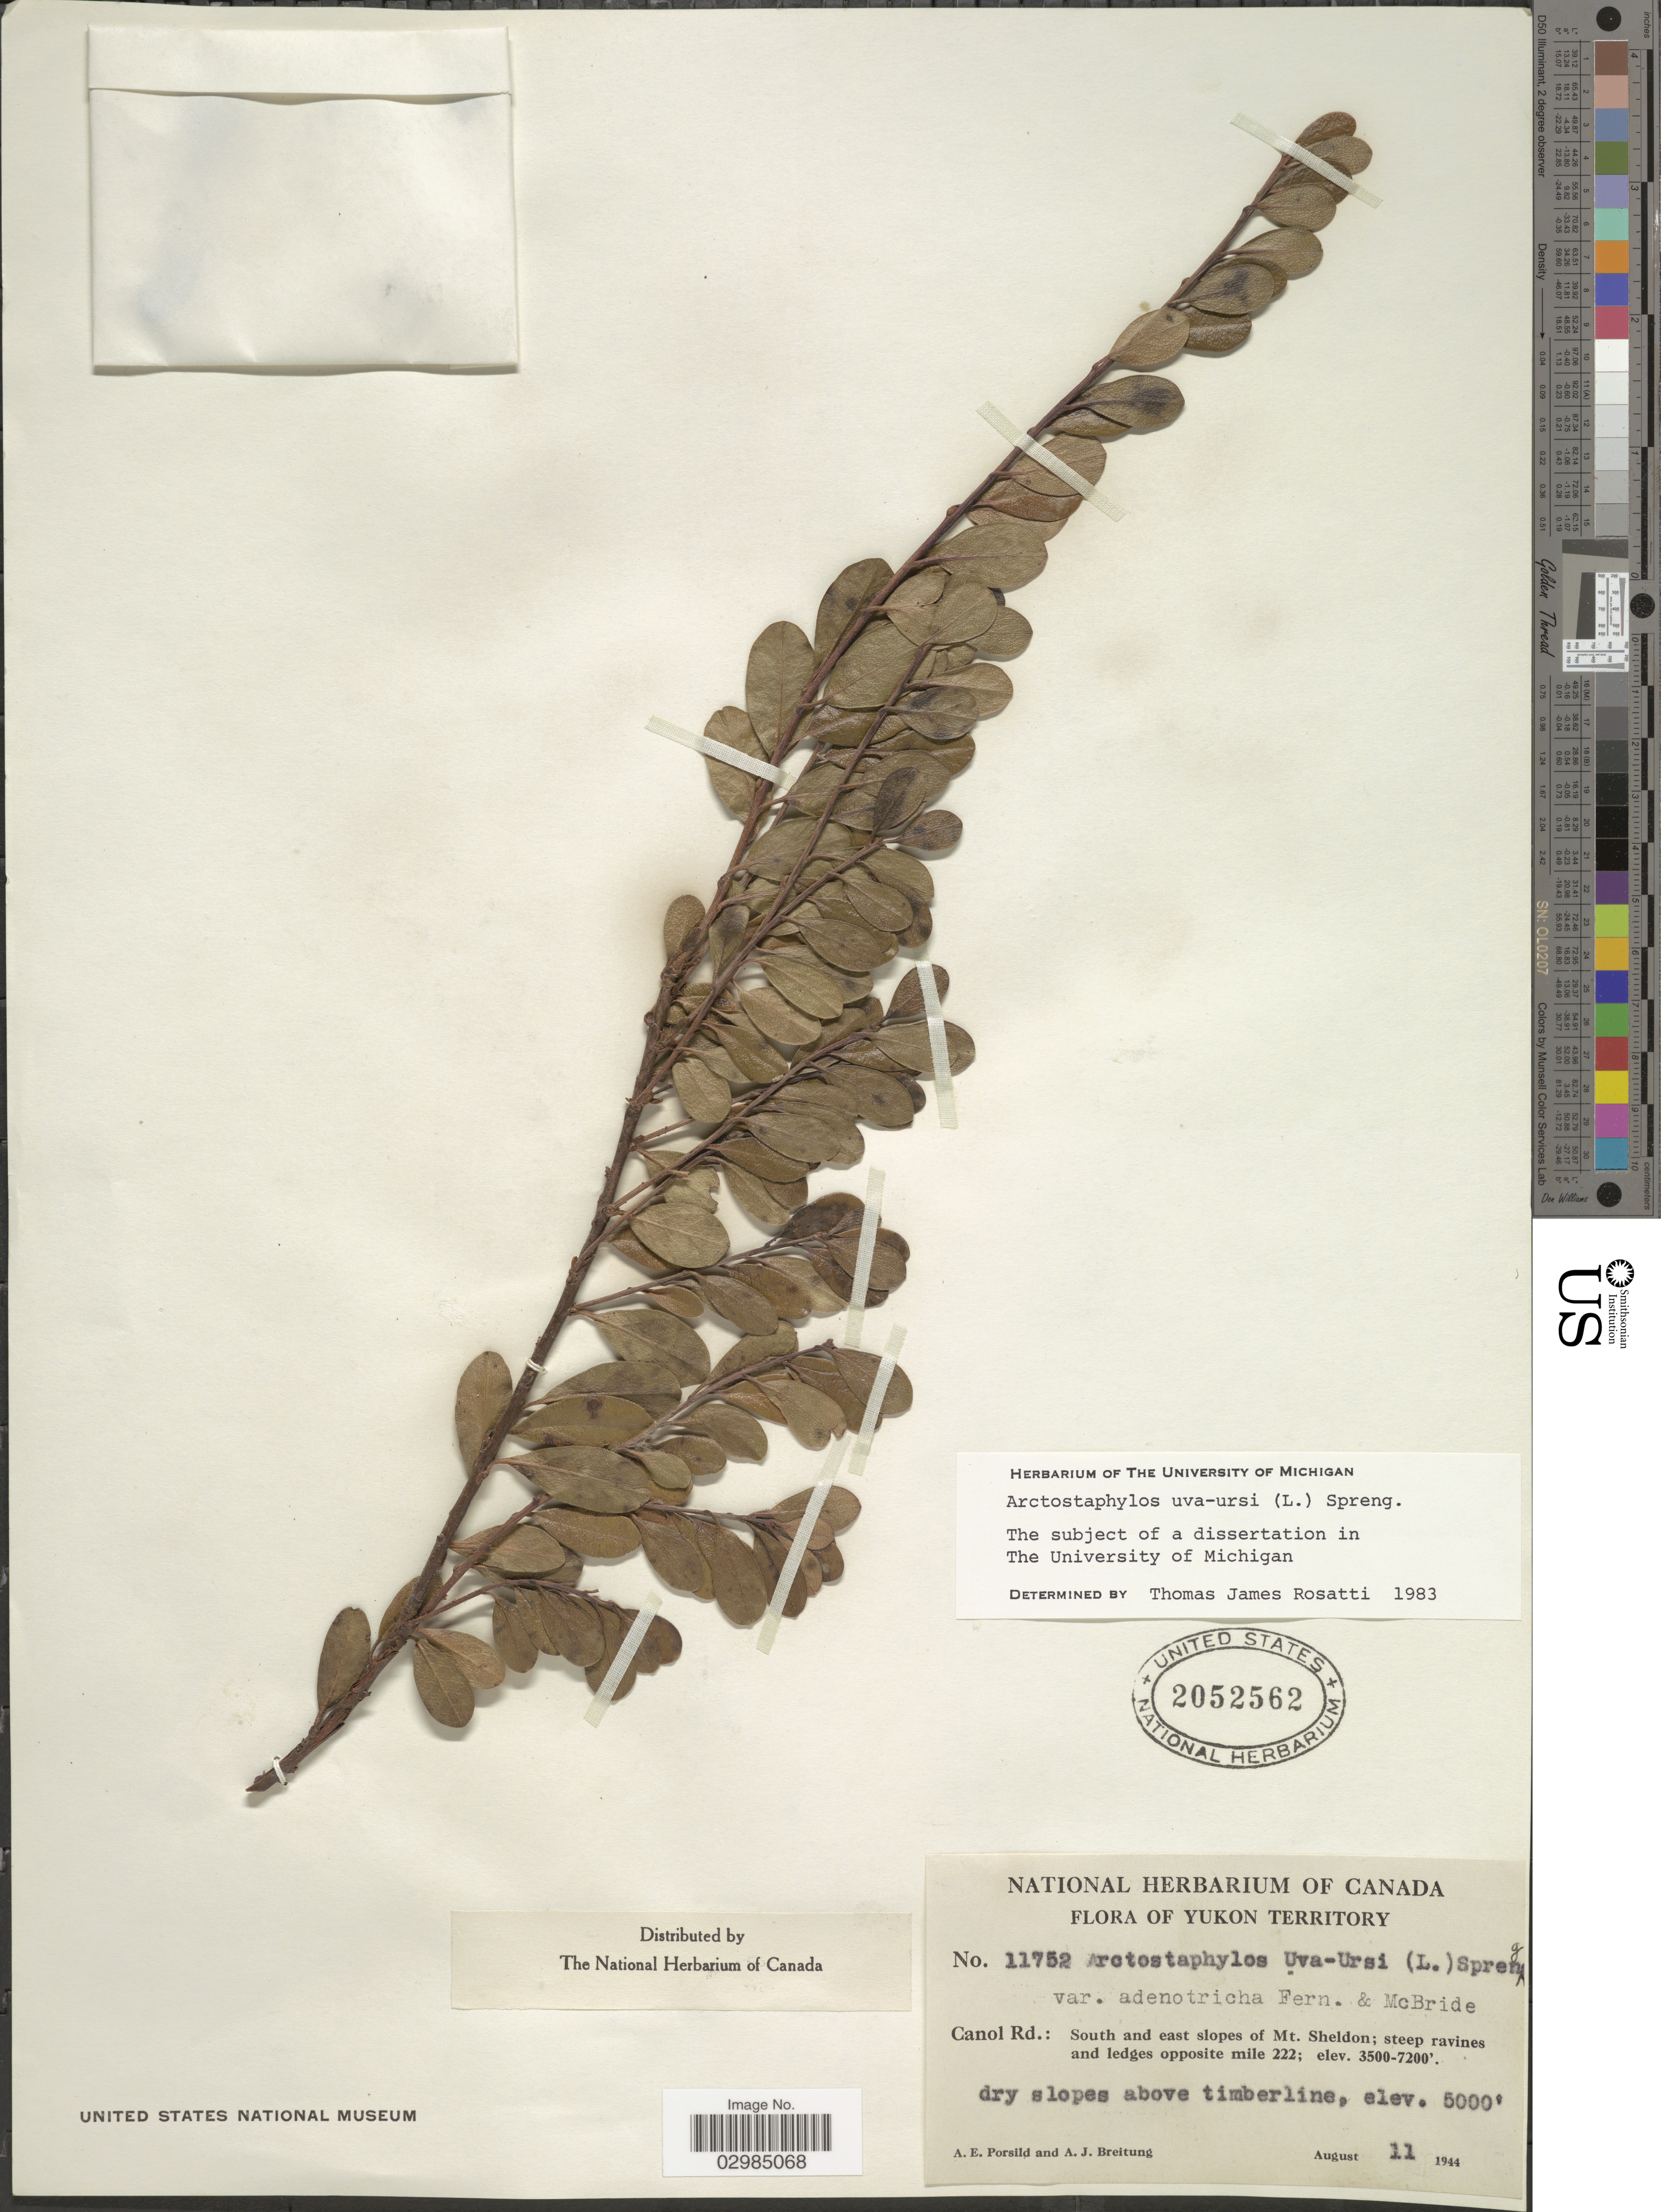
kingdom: Plantae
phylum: Tracheophyta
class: Magnoliopsida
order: Ericales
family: Ericaceae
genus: Arctostaphylos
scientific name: Arctostaphylos uva-ursi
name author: (L.) Spreng.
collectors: A. E. Porsild & A. Breitung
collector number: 11752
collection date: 1944-08-11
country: Canada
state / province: Yukon Territory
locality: Canol Rd.: South and east slopes of Mt. Sheldon; steep ravines and ledges opposite mile 222.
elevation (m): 1524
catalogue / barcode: US 2052562